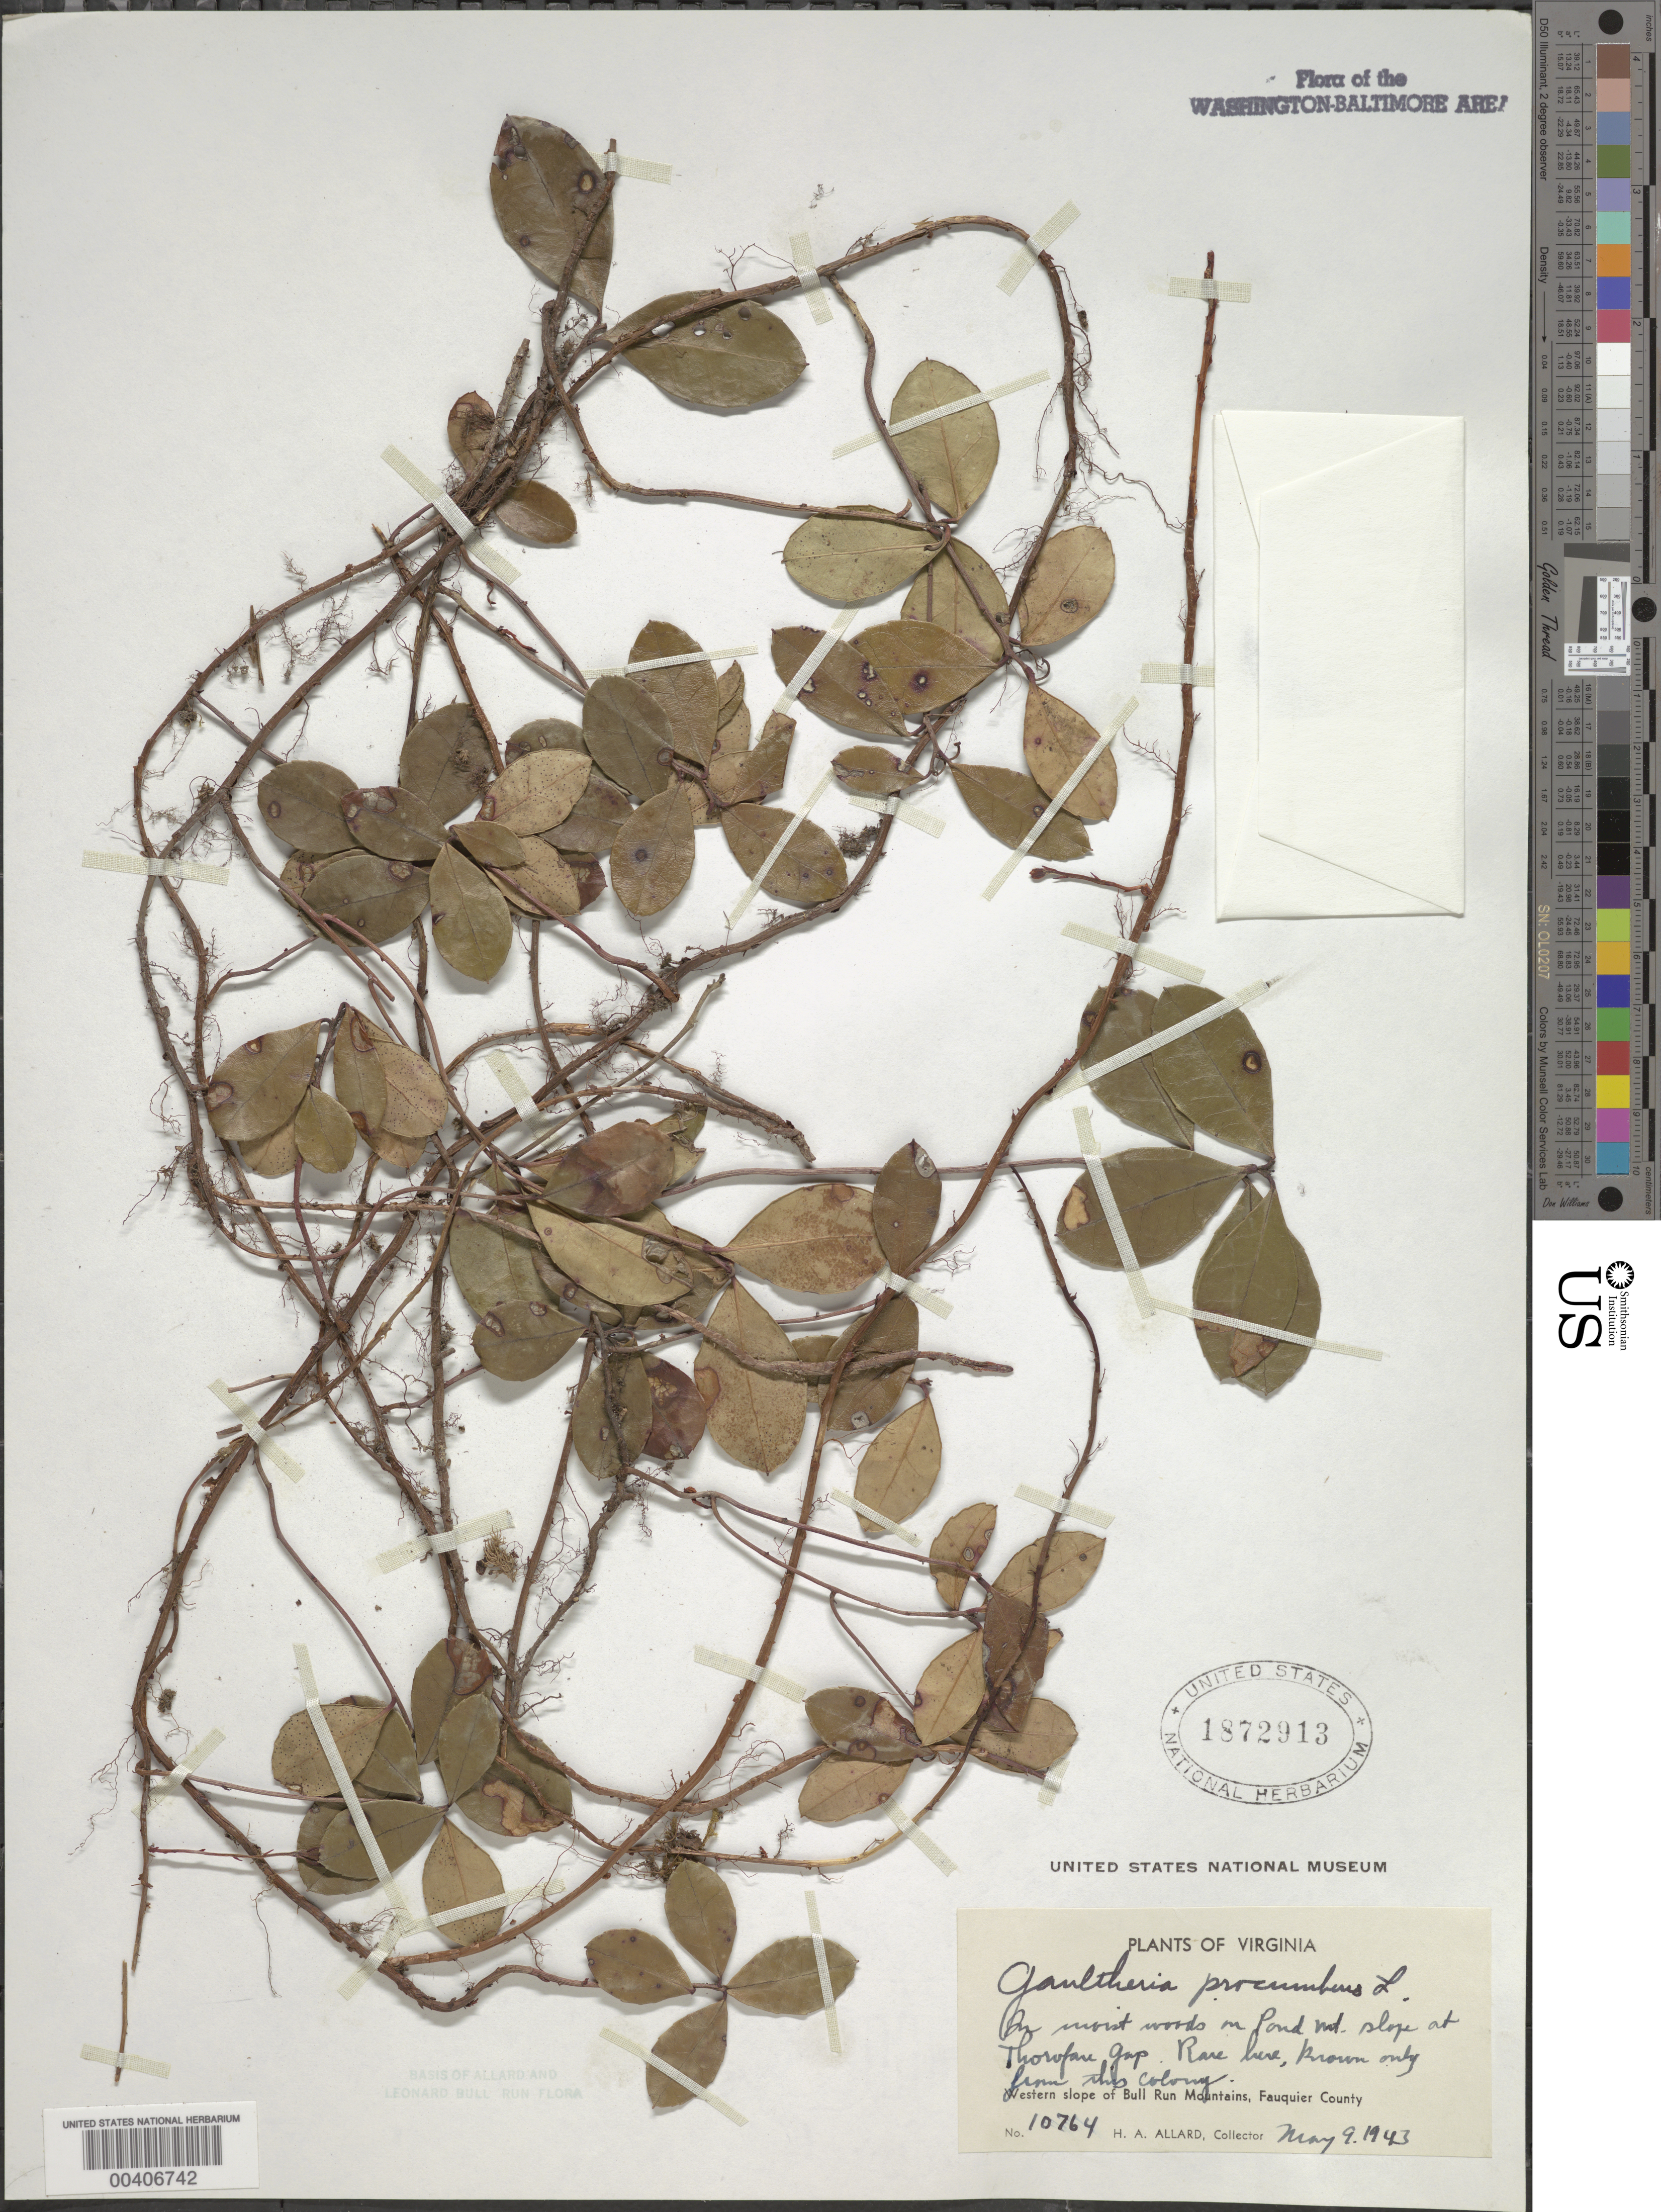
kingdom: Plantae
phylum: Tracheophyta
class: Magnoliopsida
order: Ericales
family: Ericaceae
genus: Gaultheria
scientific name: Gaultheria procumbens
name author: L.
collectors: H. A. Allard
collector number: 10764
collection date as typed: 09 May 1943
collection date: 1943-05-09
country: United States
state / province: Virginia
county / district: Fauquier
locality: Thorofare Gap, Pond Mountain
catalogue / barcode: US 1872913